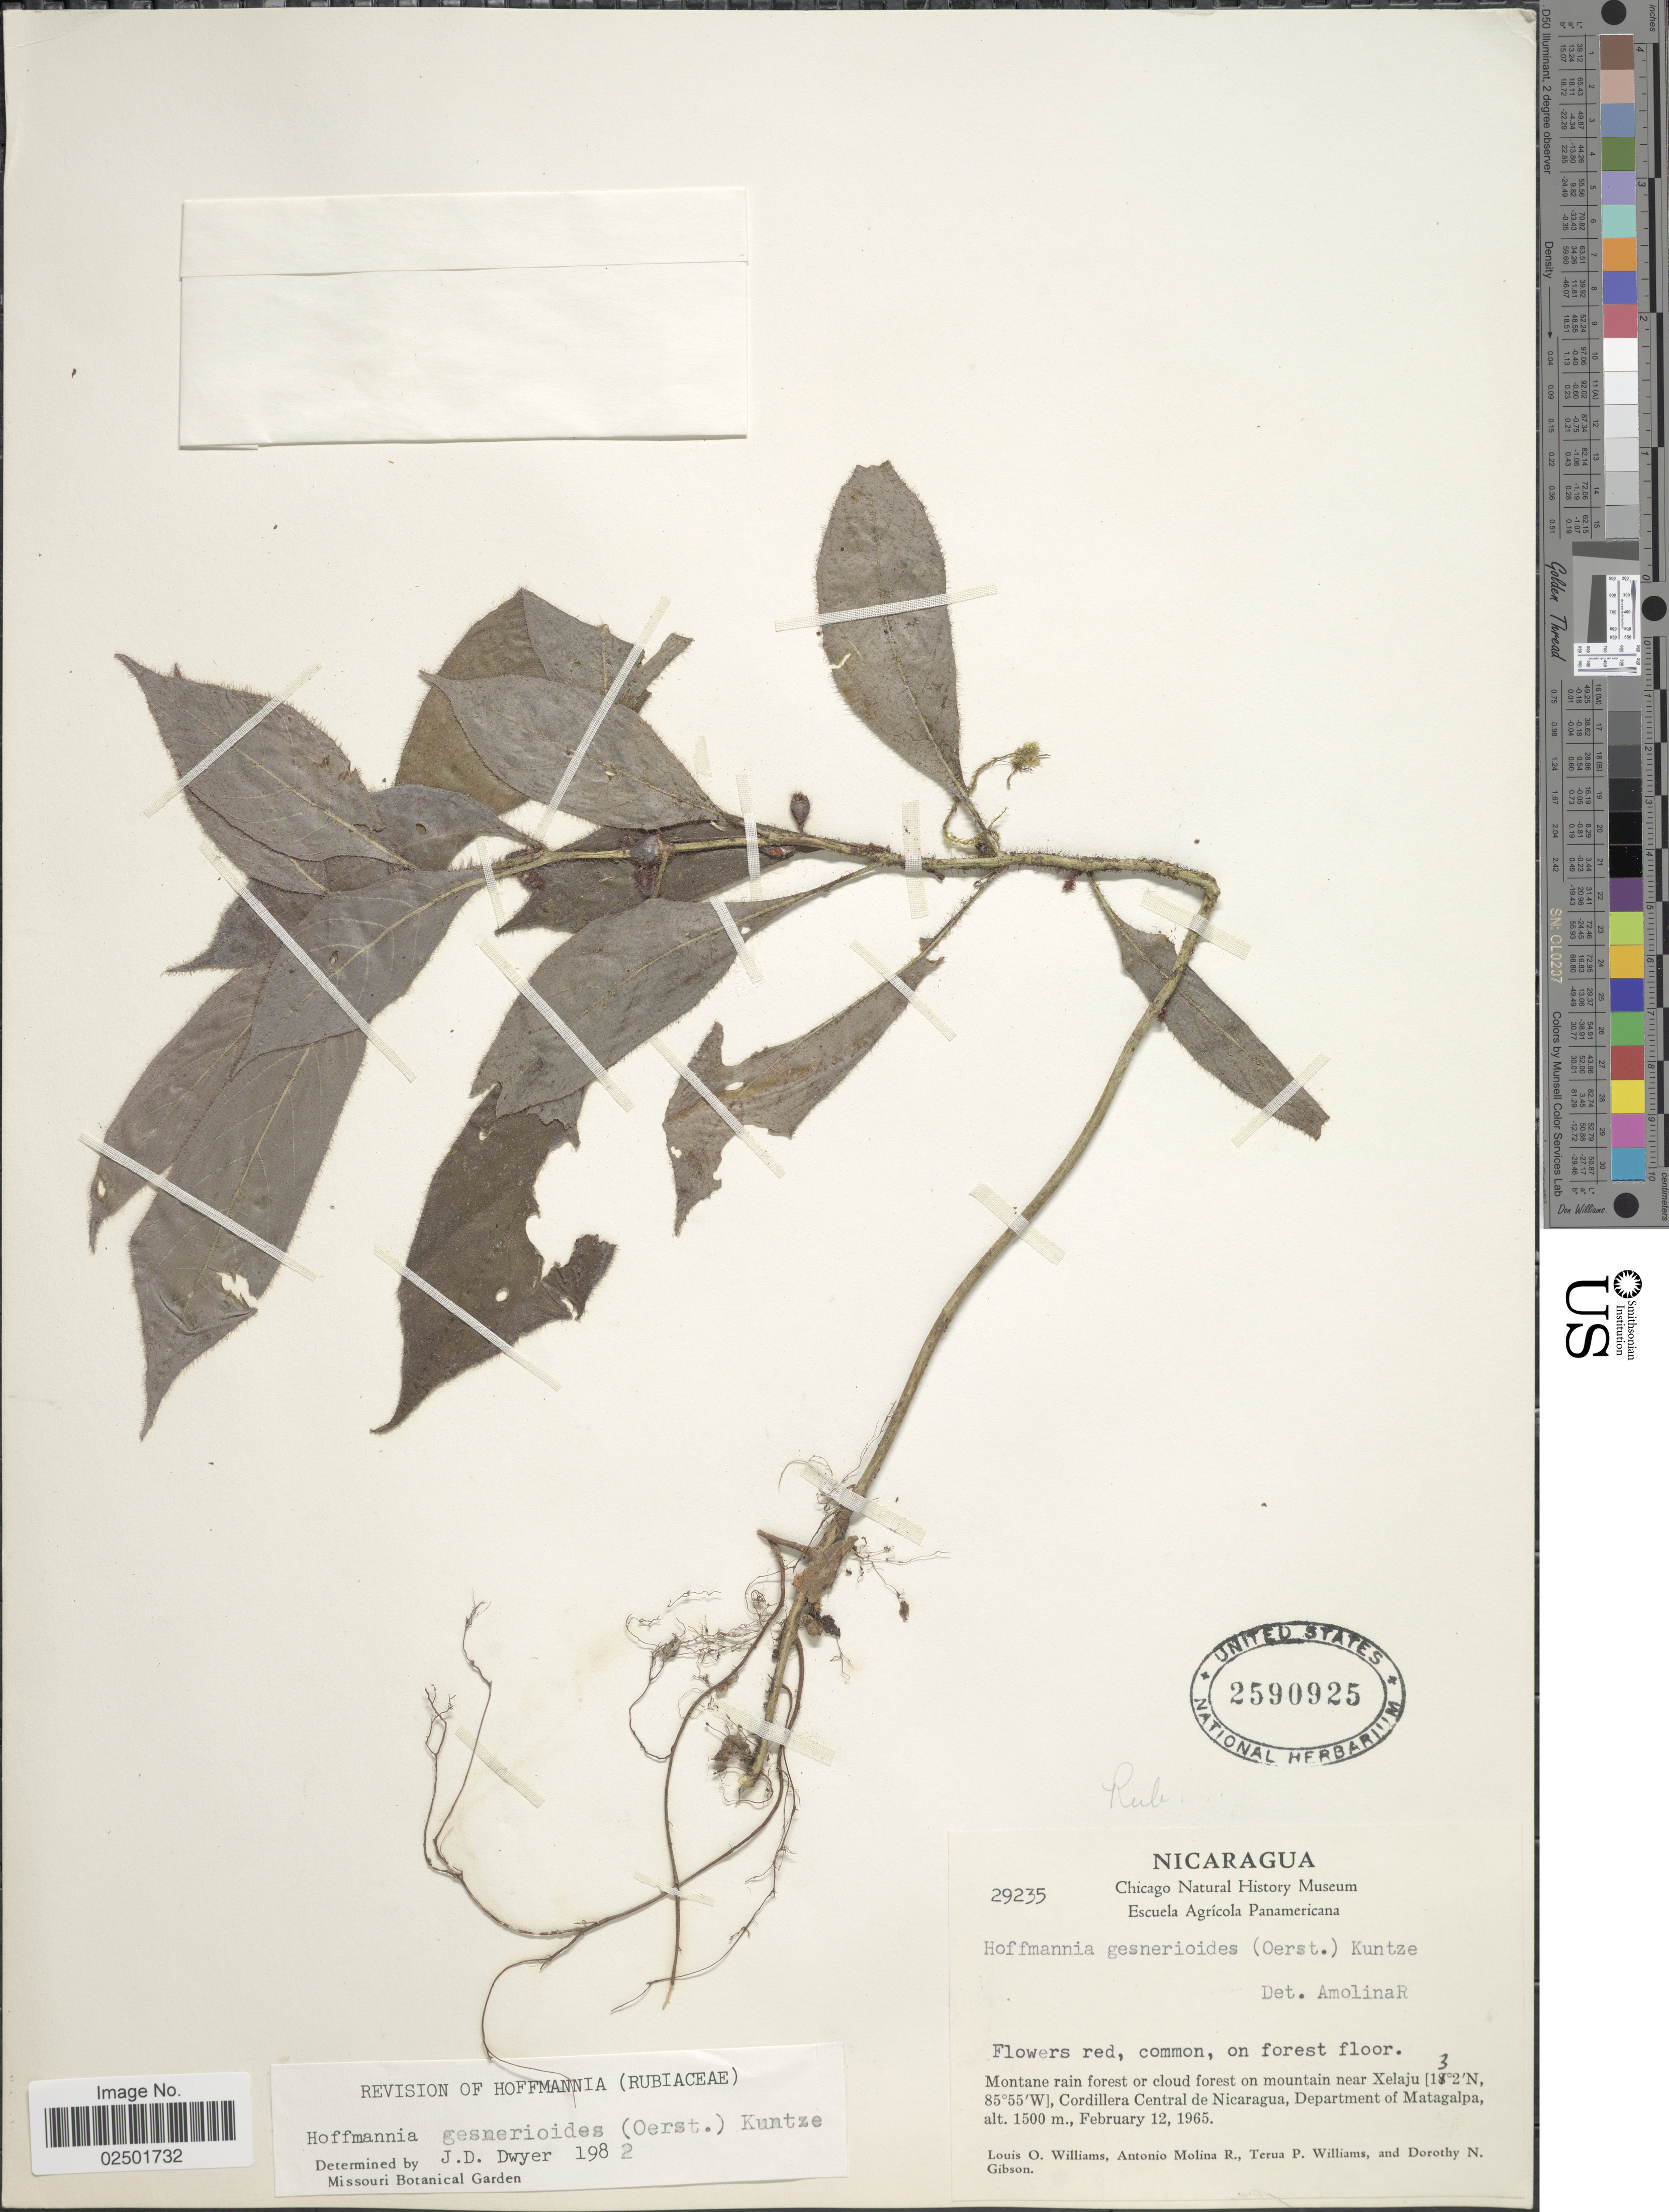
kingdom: Plantae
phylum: Tracheophyta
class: Magnoliopsida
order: Gentianales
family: Rubiaceae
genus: Hoffmannia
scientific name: Hoffmannia gesnerioides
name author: (Oerst.) Kuntze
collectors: L. O. Williams, A. Molina R., T. P. Williams & D. N. Gibson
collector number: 29235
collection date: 1965-02-12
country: Nicaragua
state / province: Matagalpa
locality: Montane rain forest or cloud forest on mountain near Xelaju, Cordillera Central de Nicaragua, Department of Matagalpa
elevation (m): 1500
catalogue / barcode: US 2590925